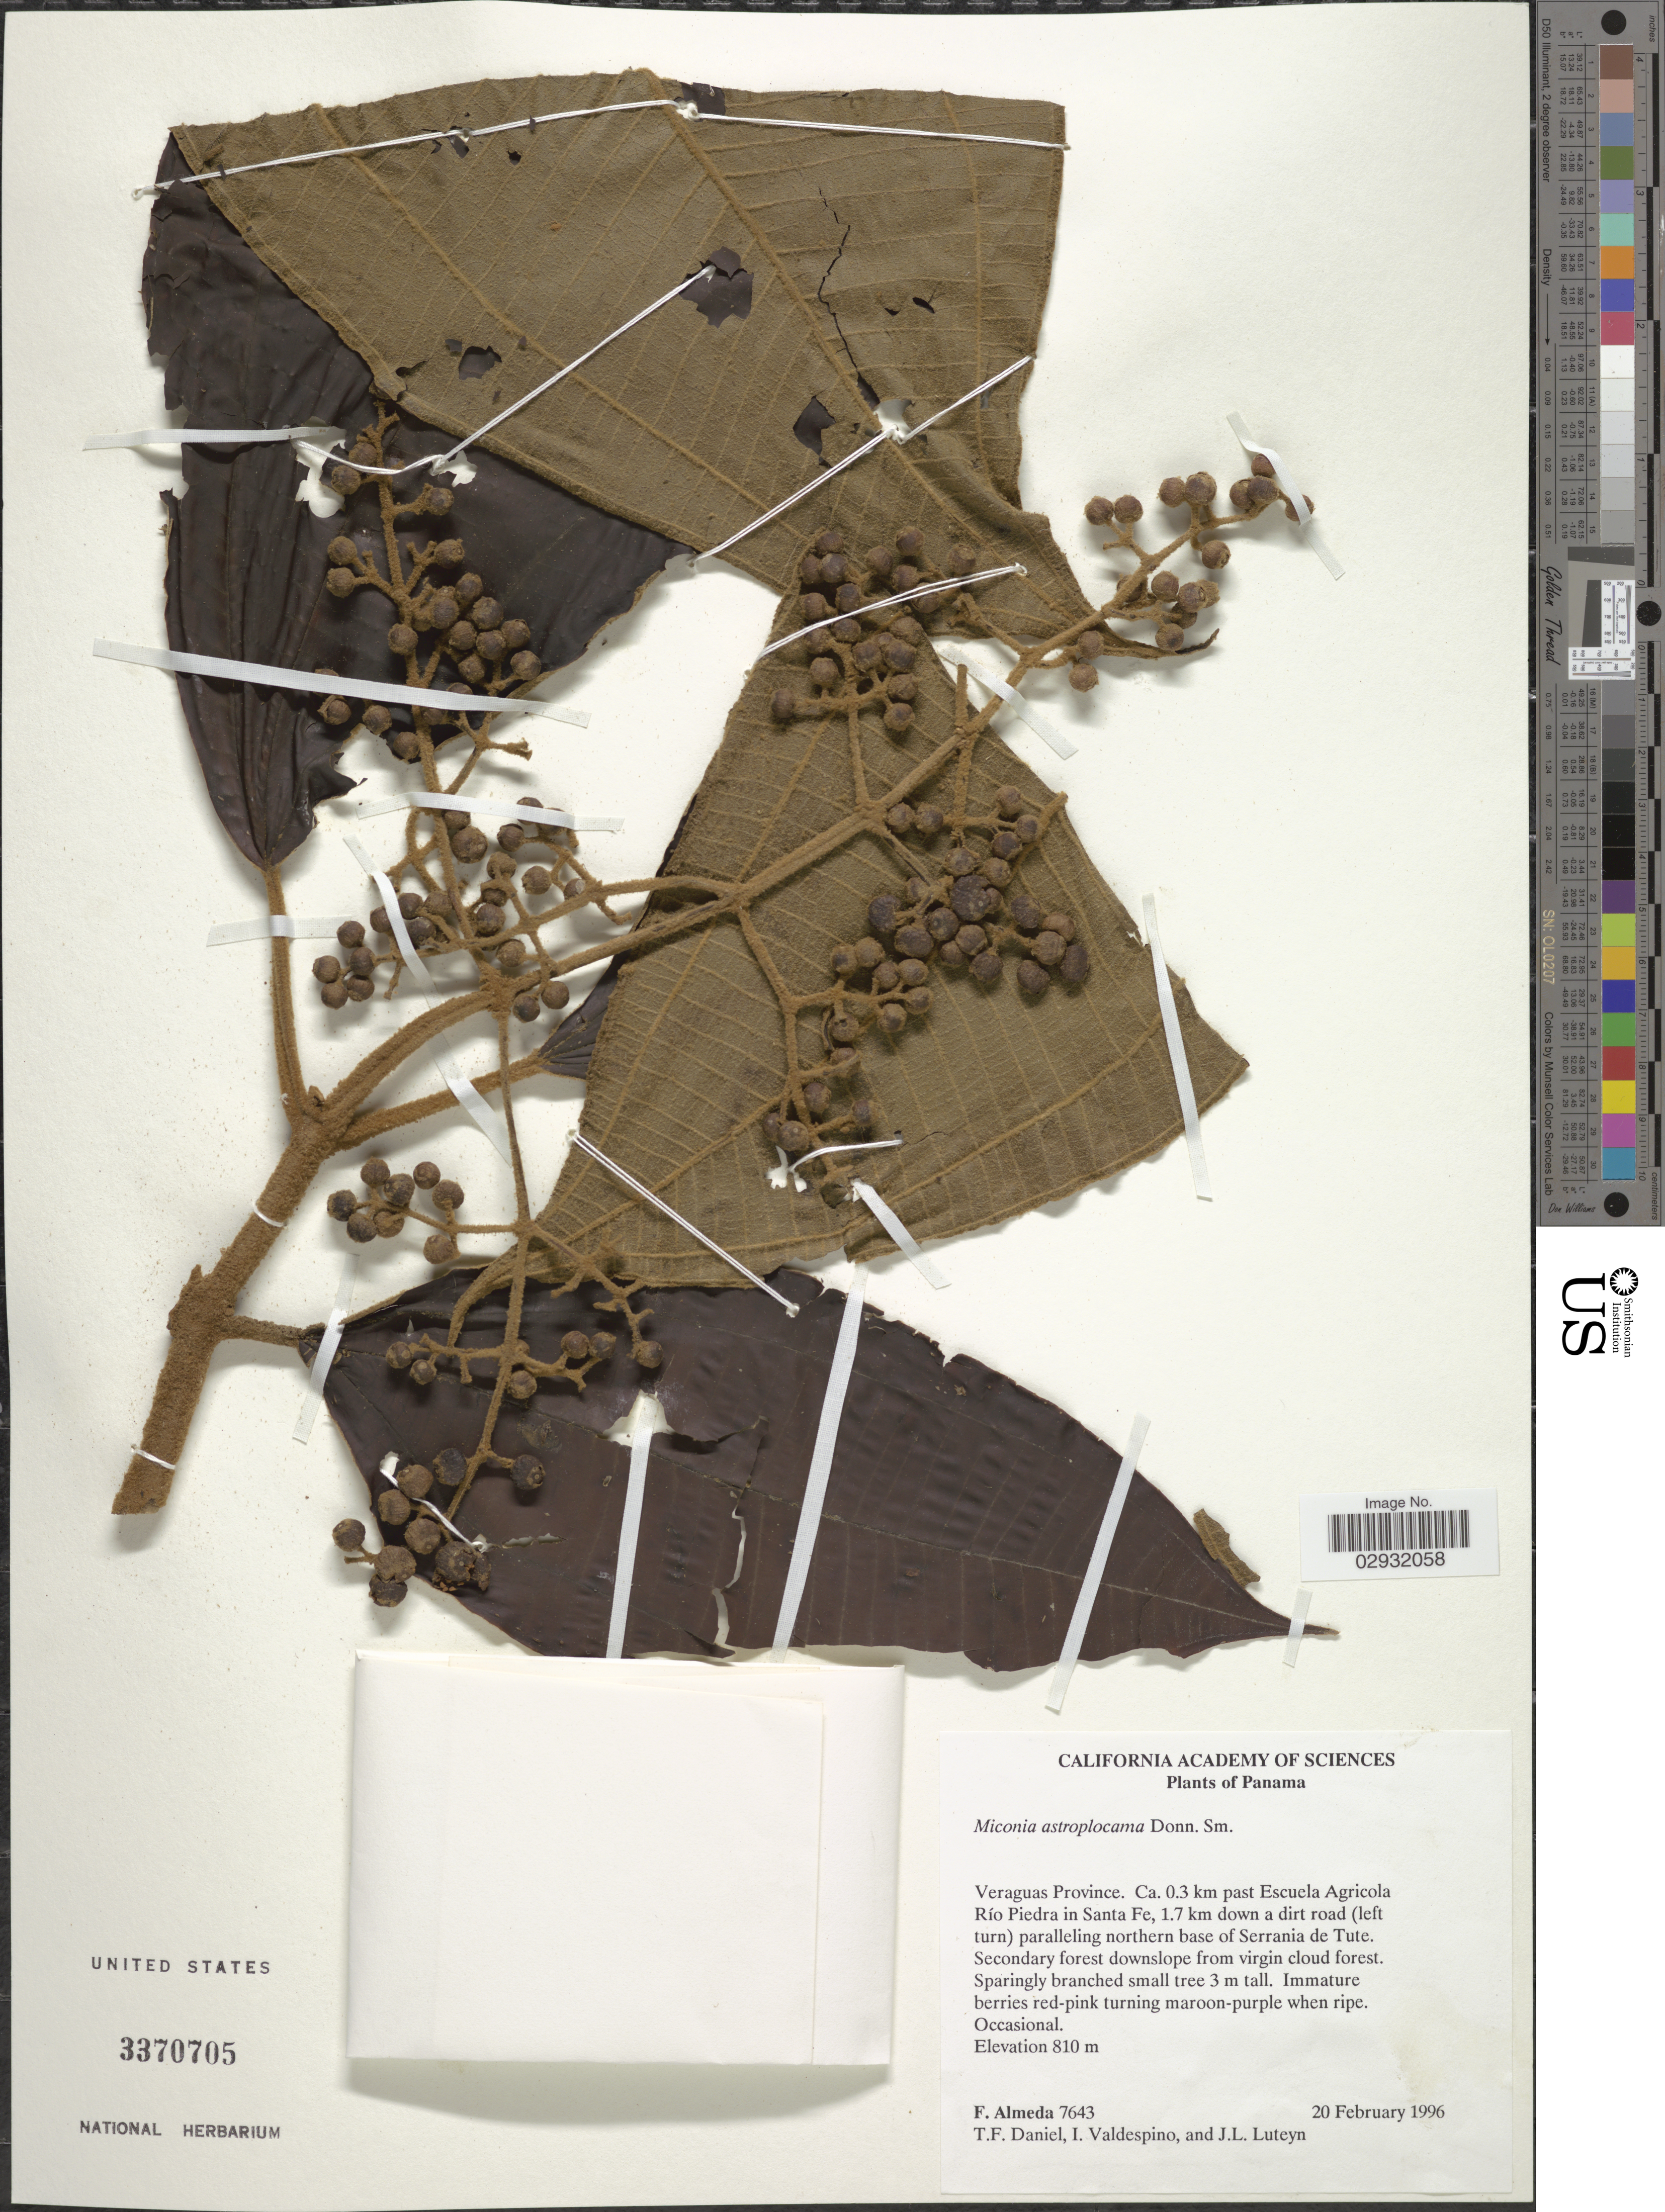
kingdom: Plantae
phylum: Tracheophyta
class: Magnoliopsida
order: Myrtales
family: Melastomataceae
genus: Miconia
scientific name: Miconia astroplocama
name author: Donn. Sm.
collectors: F. Almeda, T. F. Daniel, I. Valdespino & J. Luteyn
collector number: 7643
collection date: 1996-02-20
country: Panama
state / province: Veraguas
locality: Ca. 0.3 km past Escuela Agricola Río Piedra in Santa Fe, 1.7 km down a dirt road (left turn) paralleling northern base of Serrania de Tute.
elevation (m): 810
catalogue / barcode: US 3370705